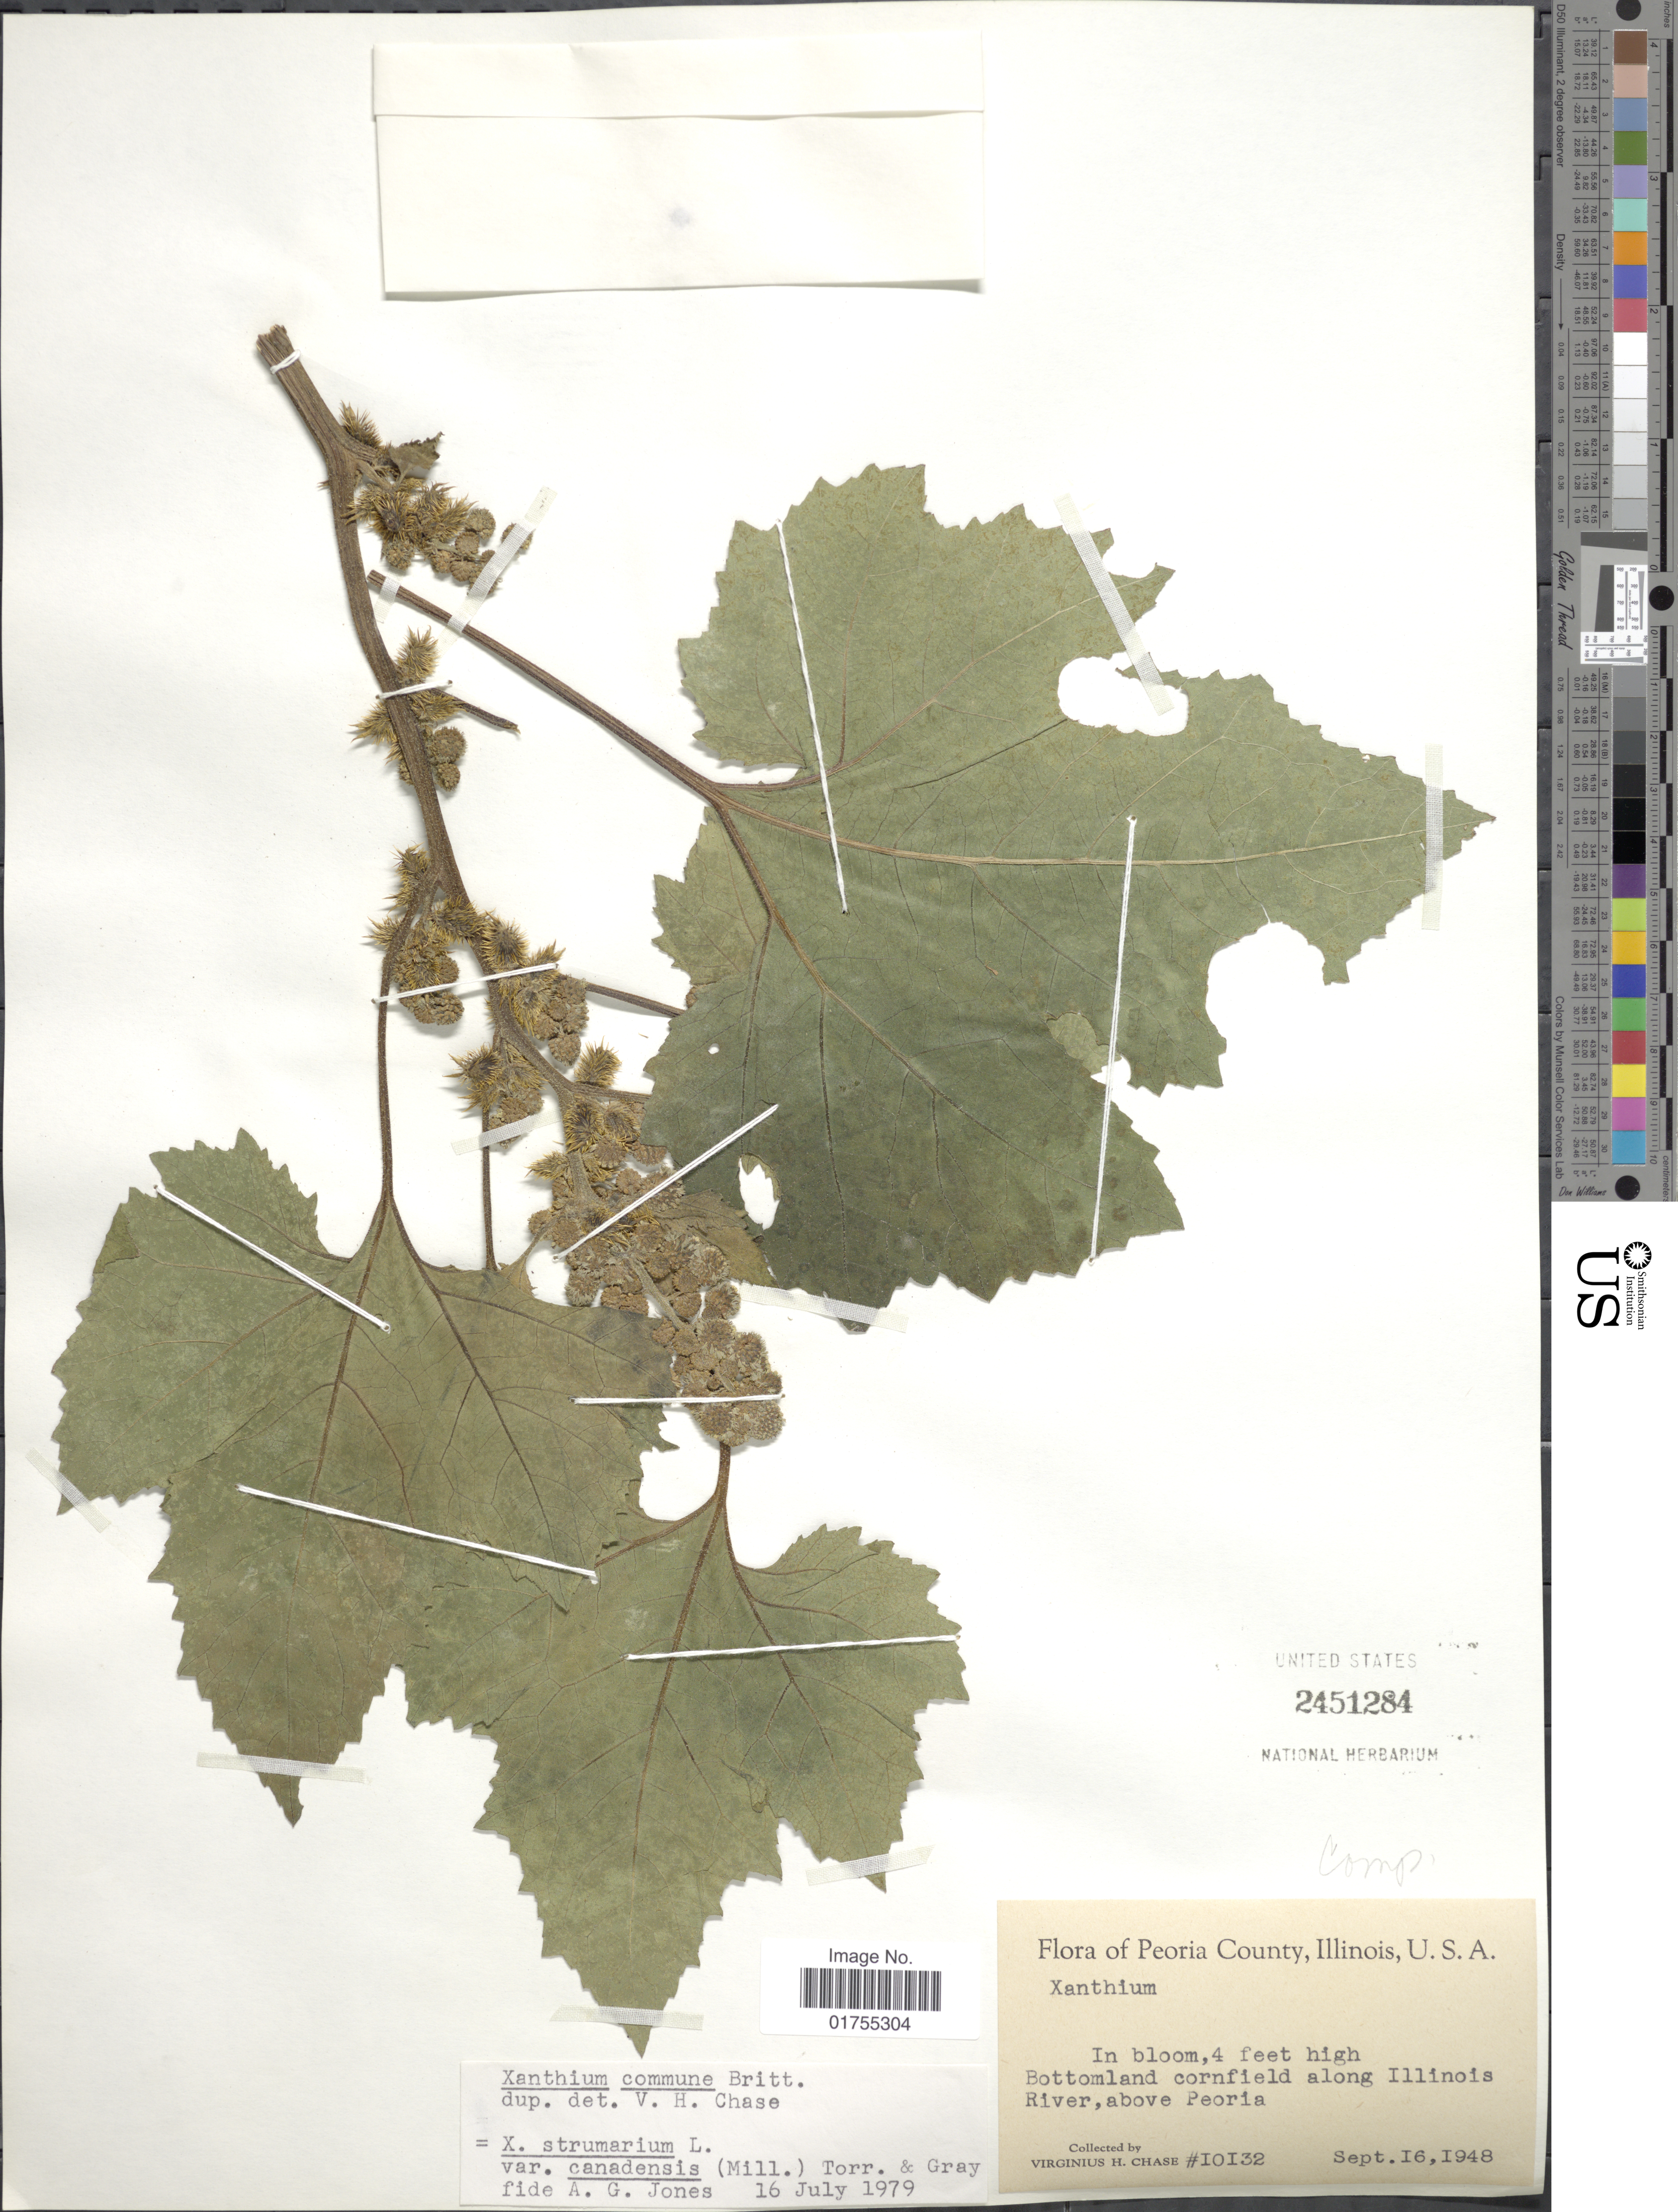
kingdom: Plantae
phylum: Tracheophyta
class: Magnoliopsida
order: Asterales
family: Asteraceae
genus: Xanthium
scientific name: Xanthium strumarium var. canadense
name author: (Mill.) Torr. & A. Gray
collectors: V. H. Chase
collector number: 10132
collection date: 1948-09-16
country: United States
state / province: Illinois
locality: Peoria County, In bloom, Bottomland cornfield along Illinois River, Above Peoria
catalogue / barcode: US 2451284